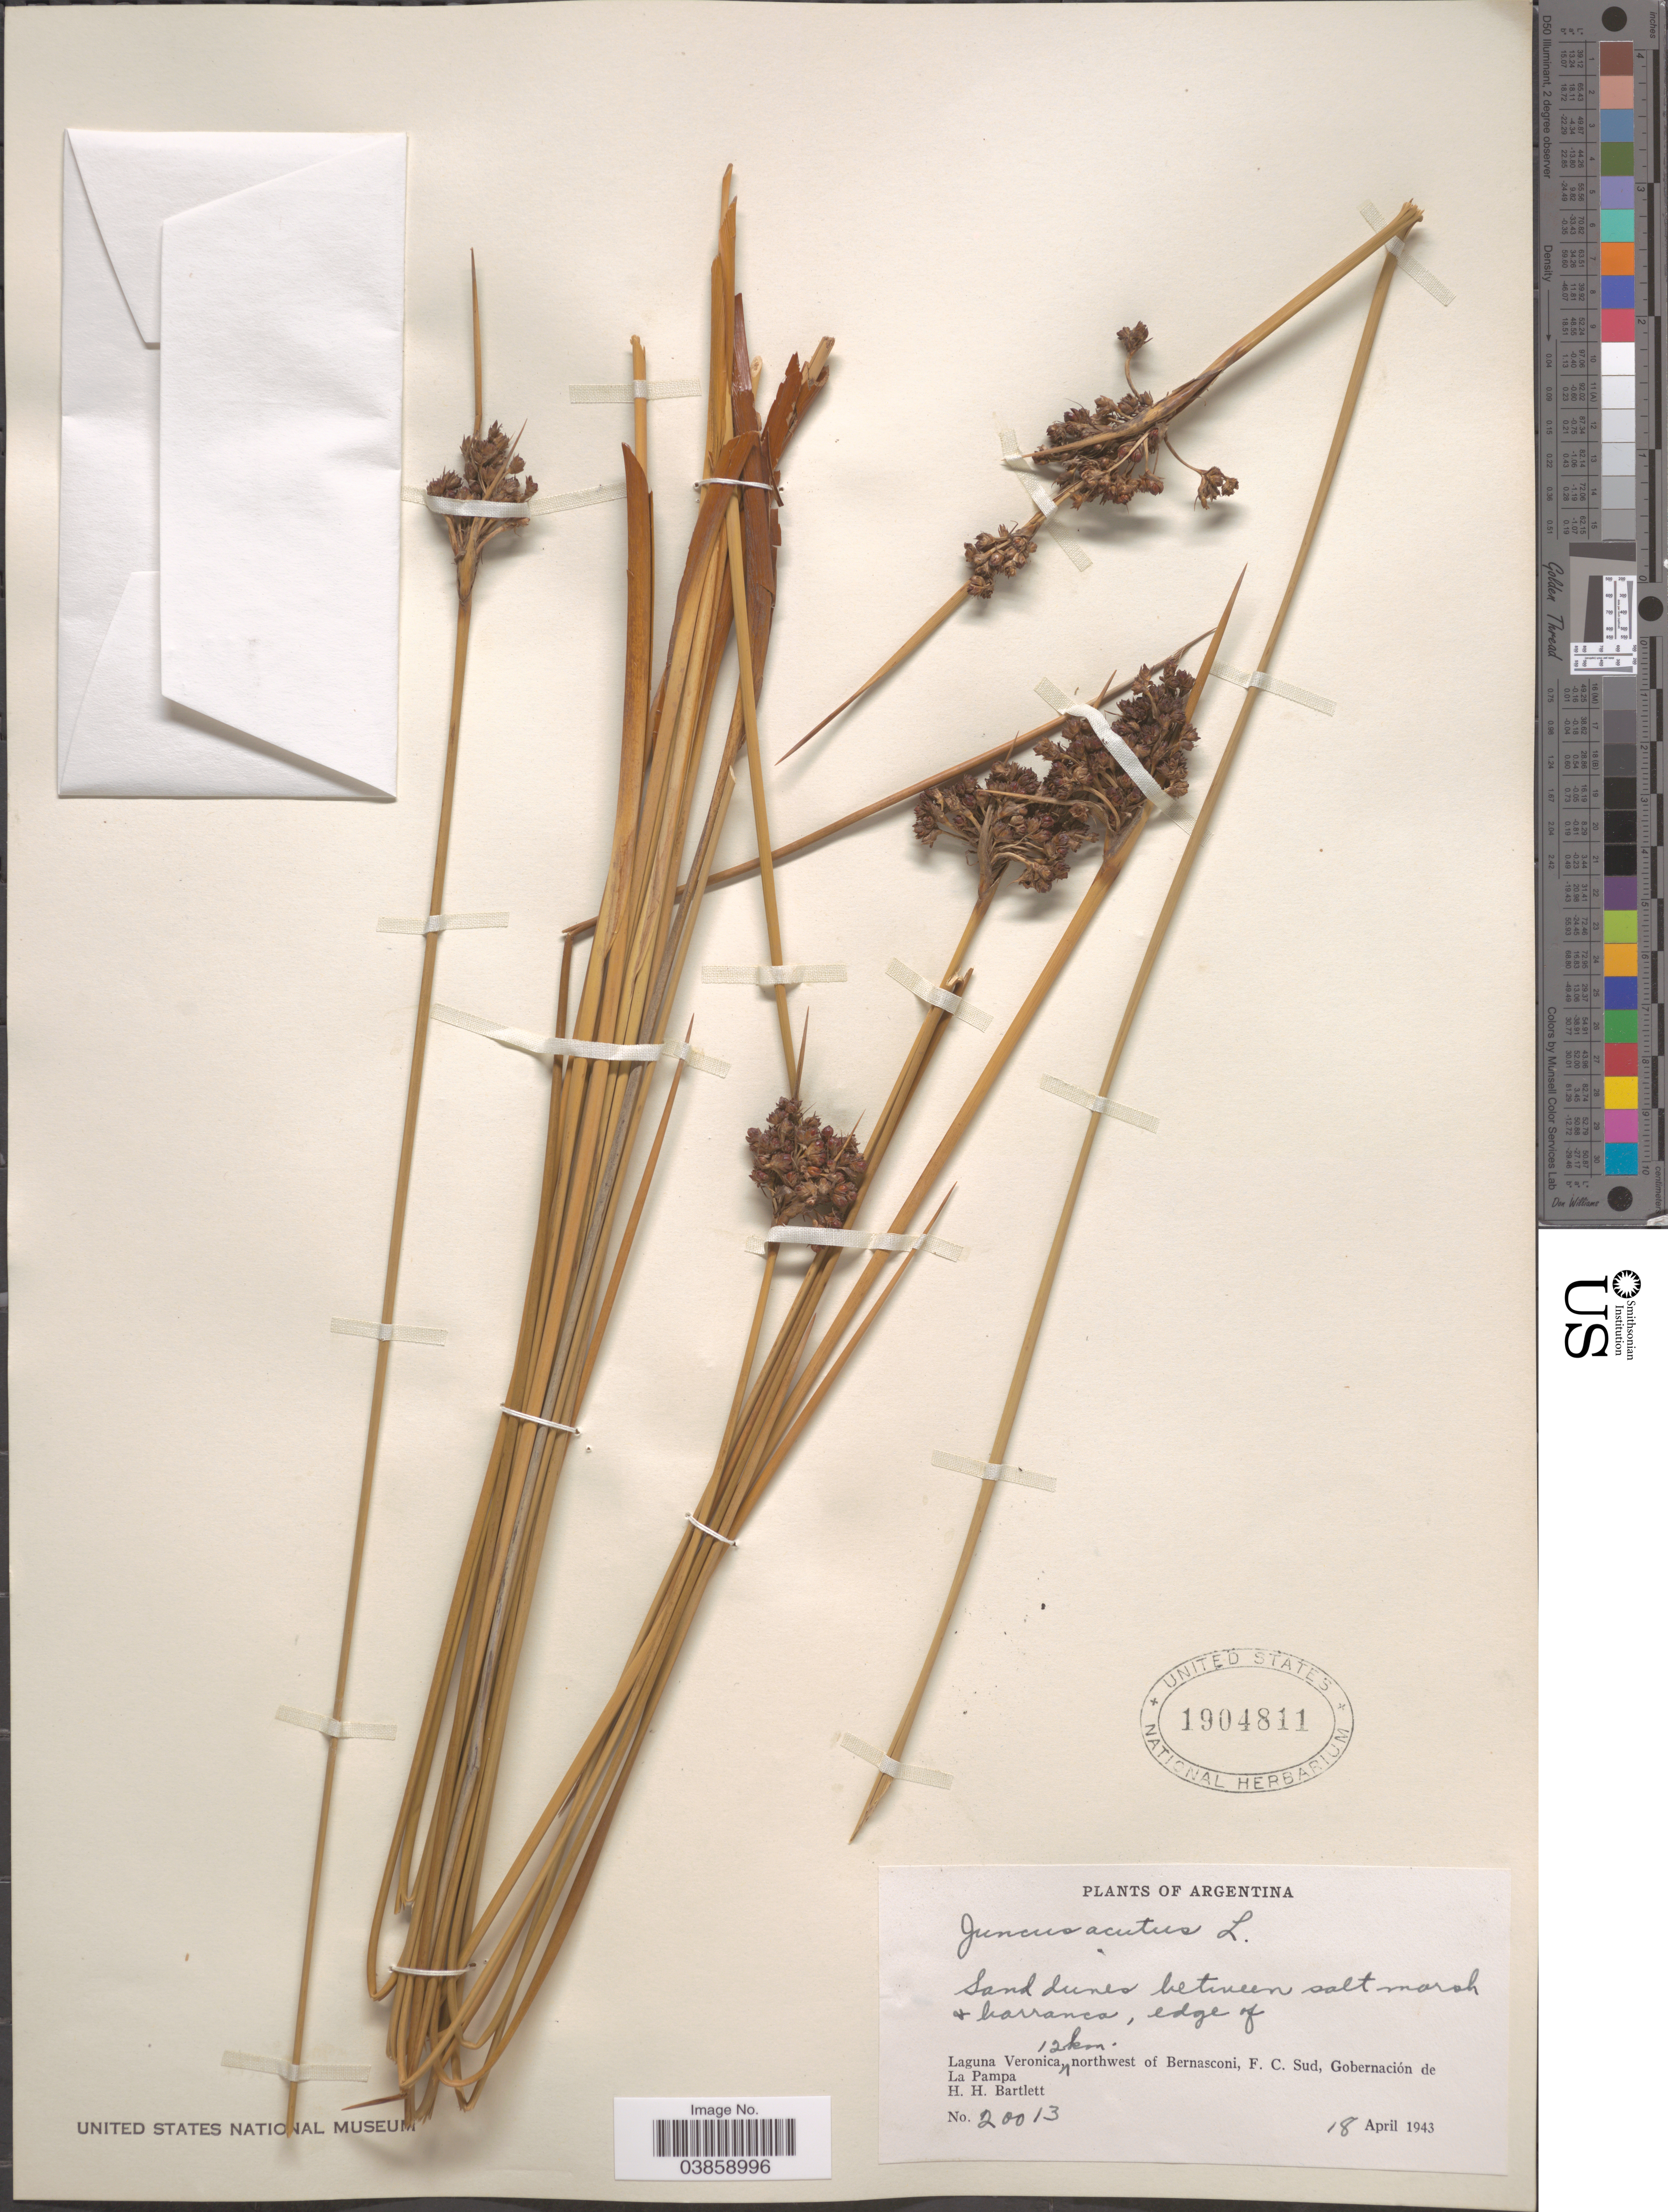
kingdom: Plantae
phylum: Tracheophyta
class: Liliopsida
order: Poales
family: Juncaceae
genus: Juncus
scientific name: Juncus acutus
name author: L.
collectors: H. H. Bartlett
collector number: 20013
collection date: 1943-04-18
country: Argentina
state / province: La Pampa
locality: Edge of Laguna Veronica, 12 km. northwest of Bernasconi, F. C. Sud, Gobernación de La Pampa.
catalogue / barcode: US 1904811